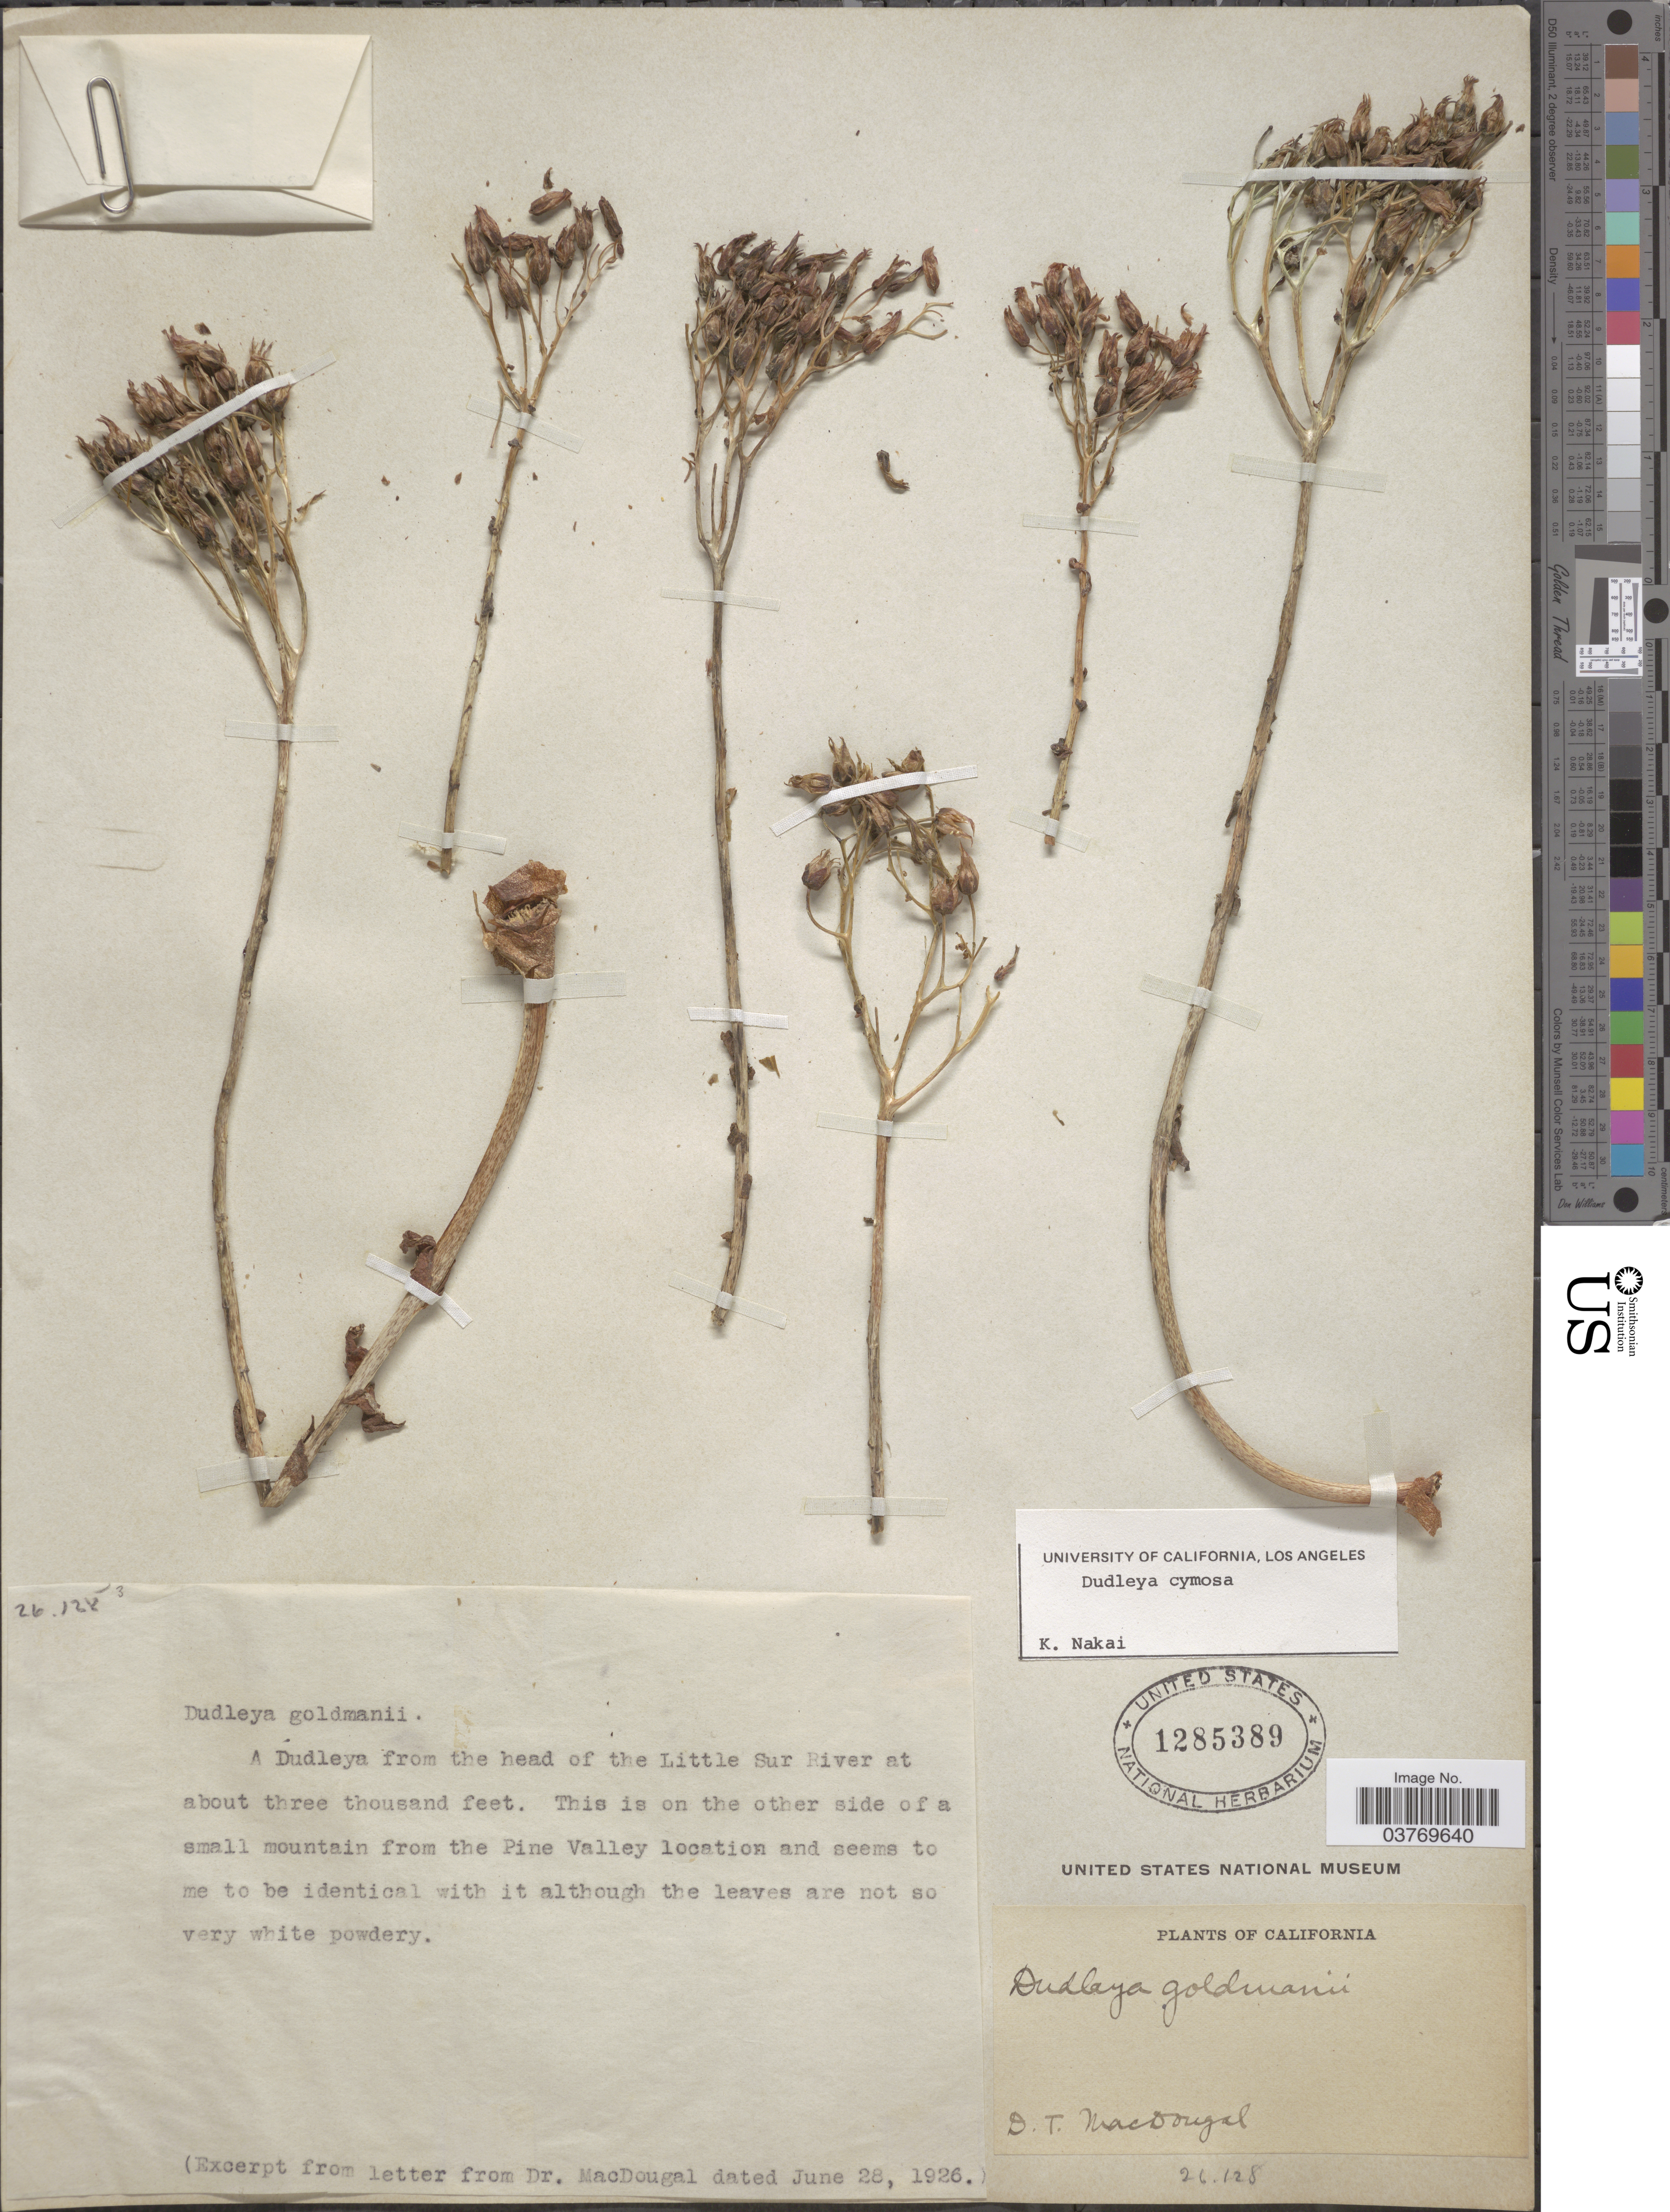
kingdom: Plantae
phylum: Tracheophyta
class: Magnoliopsida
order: Saxifragales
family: Crassulaceae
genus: Dudleya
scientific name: Dudleya cymosa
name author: (Lem.) Britton & Rose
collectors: D. T. MacDougal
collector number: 26128?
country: United States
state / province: California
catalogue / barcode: US 1285389